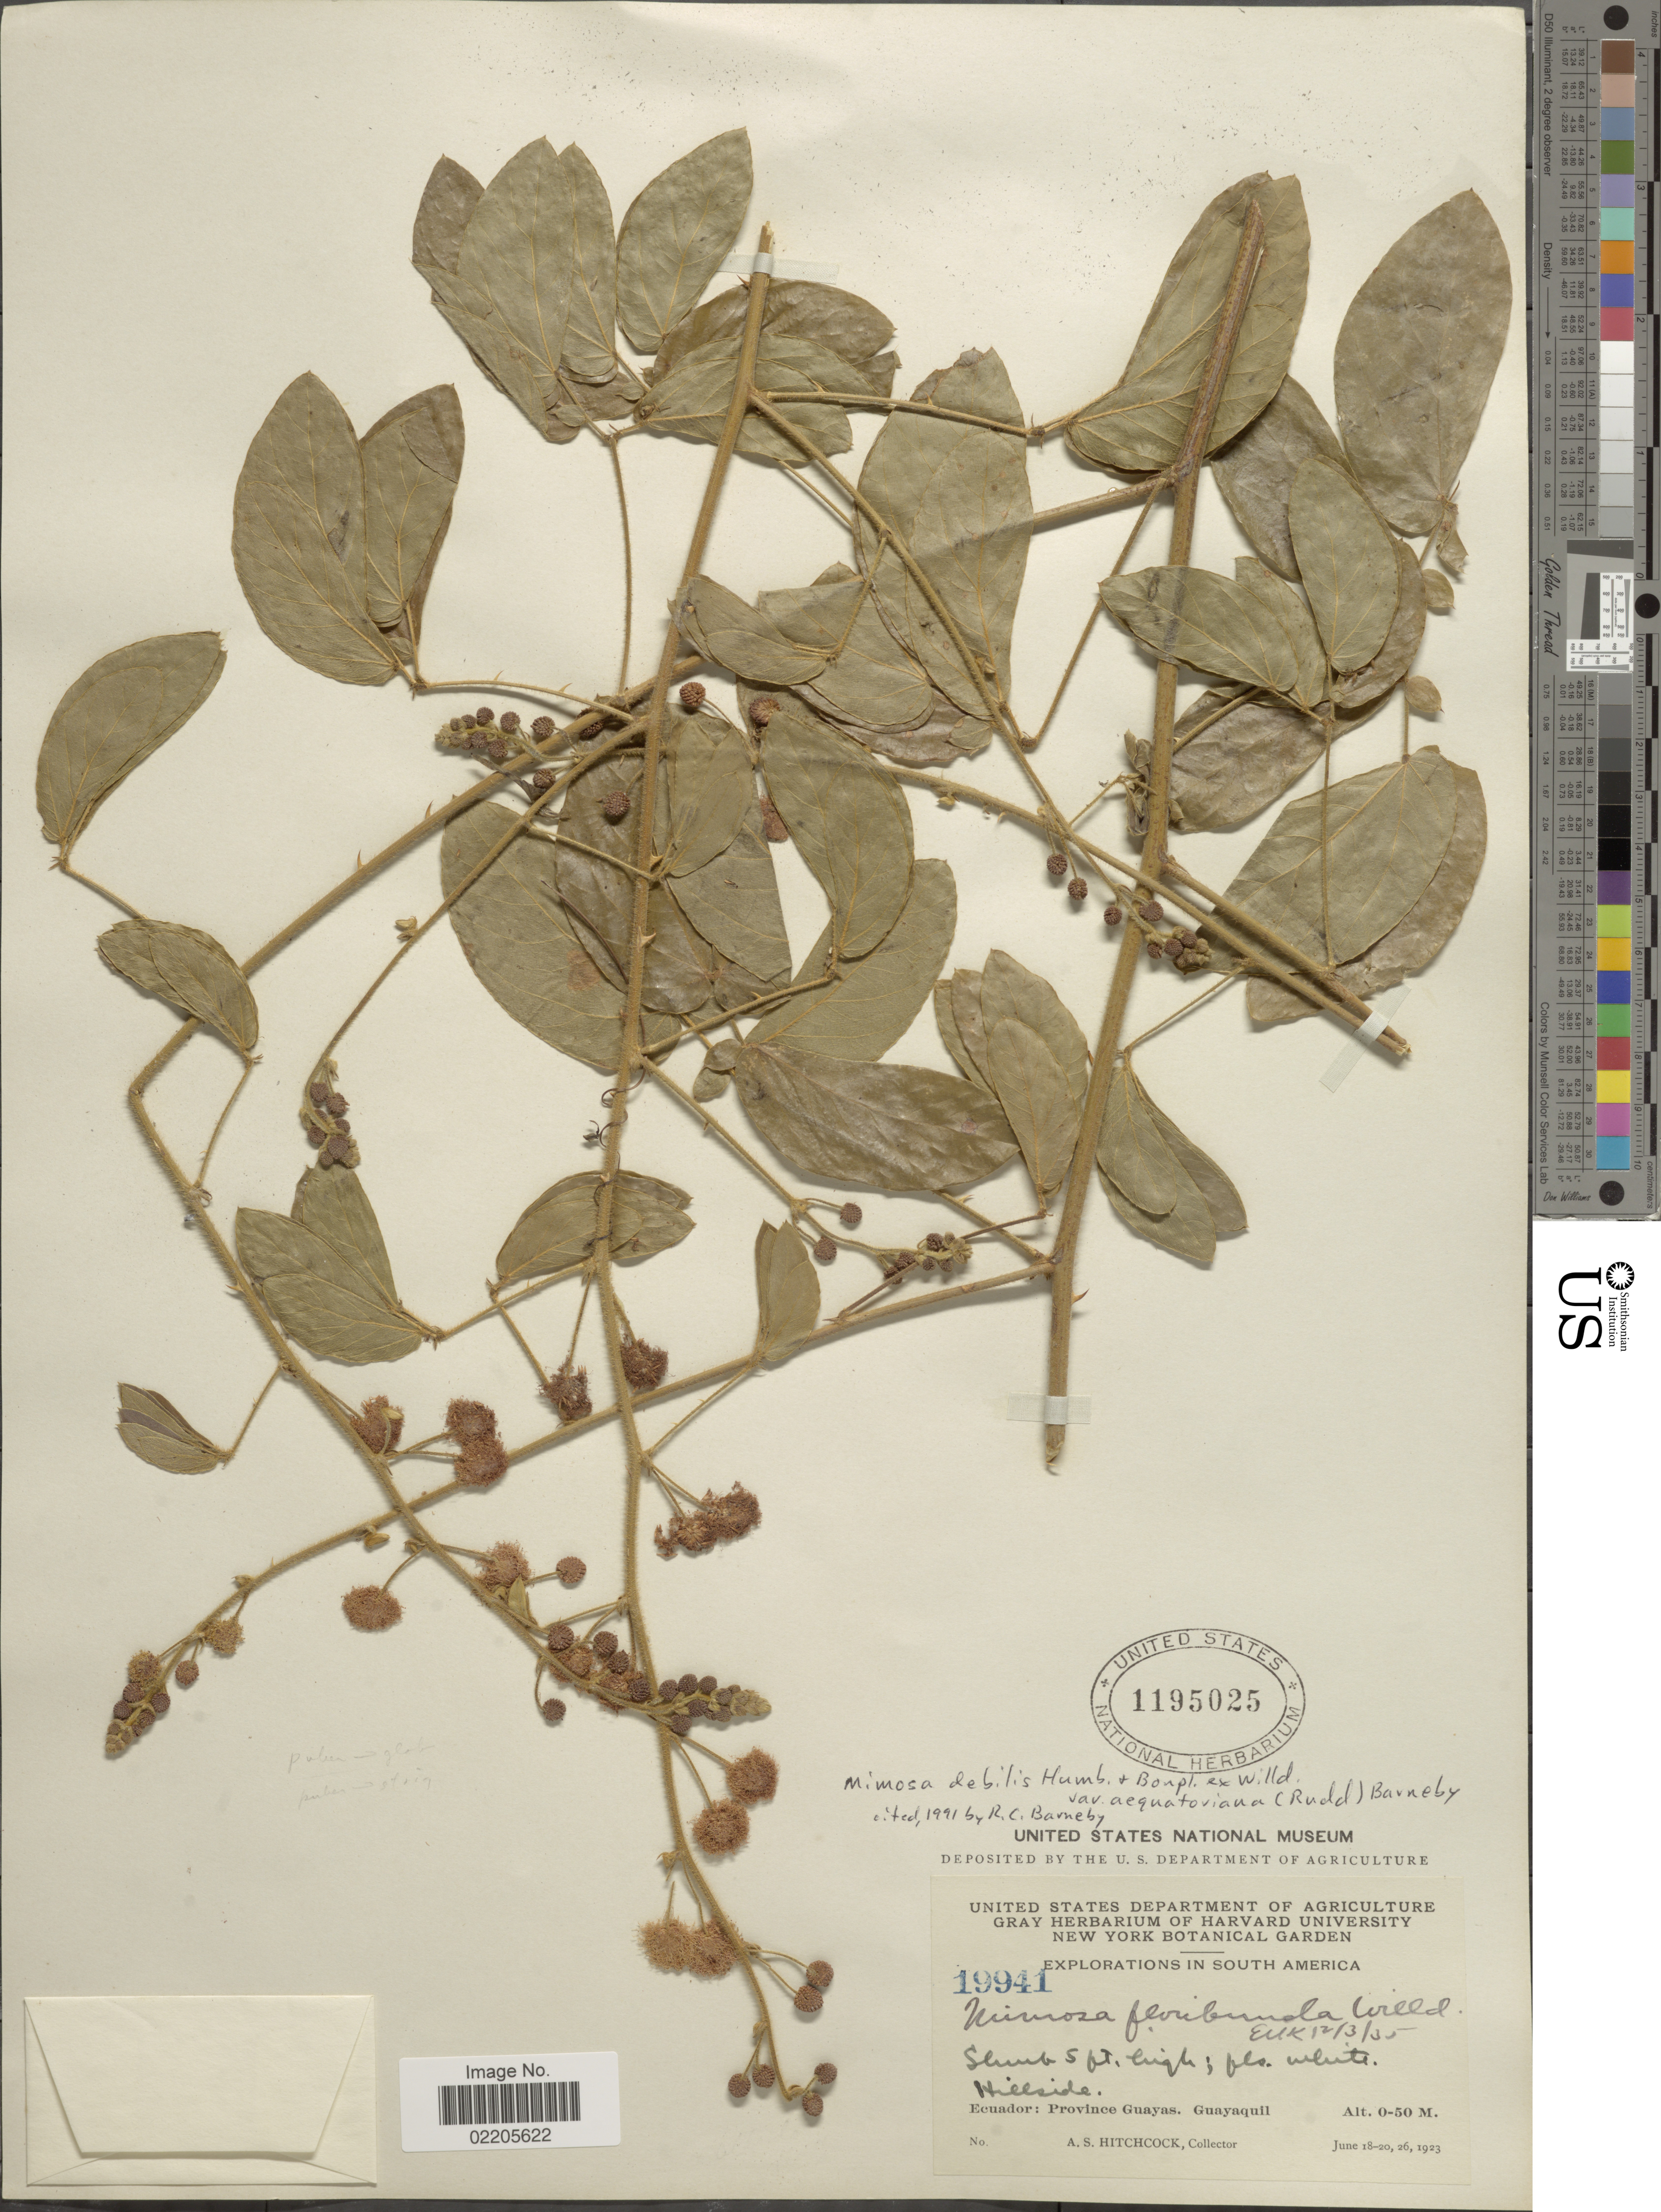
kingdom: Plantae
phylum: Tracheophyta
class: Magnoliopsida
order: Fabales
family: Fabaceae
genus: Mimosa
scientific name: Mimosa debilis var. aequatoriana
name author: (Rudd) Barneby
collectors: A. S. Hitchcock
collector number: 19941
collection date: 1923-06-18/1923-06-26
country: Ecuador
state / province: Guayas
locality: Province Guayas. Guayaquil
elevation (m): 0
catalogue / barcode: US 1195025